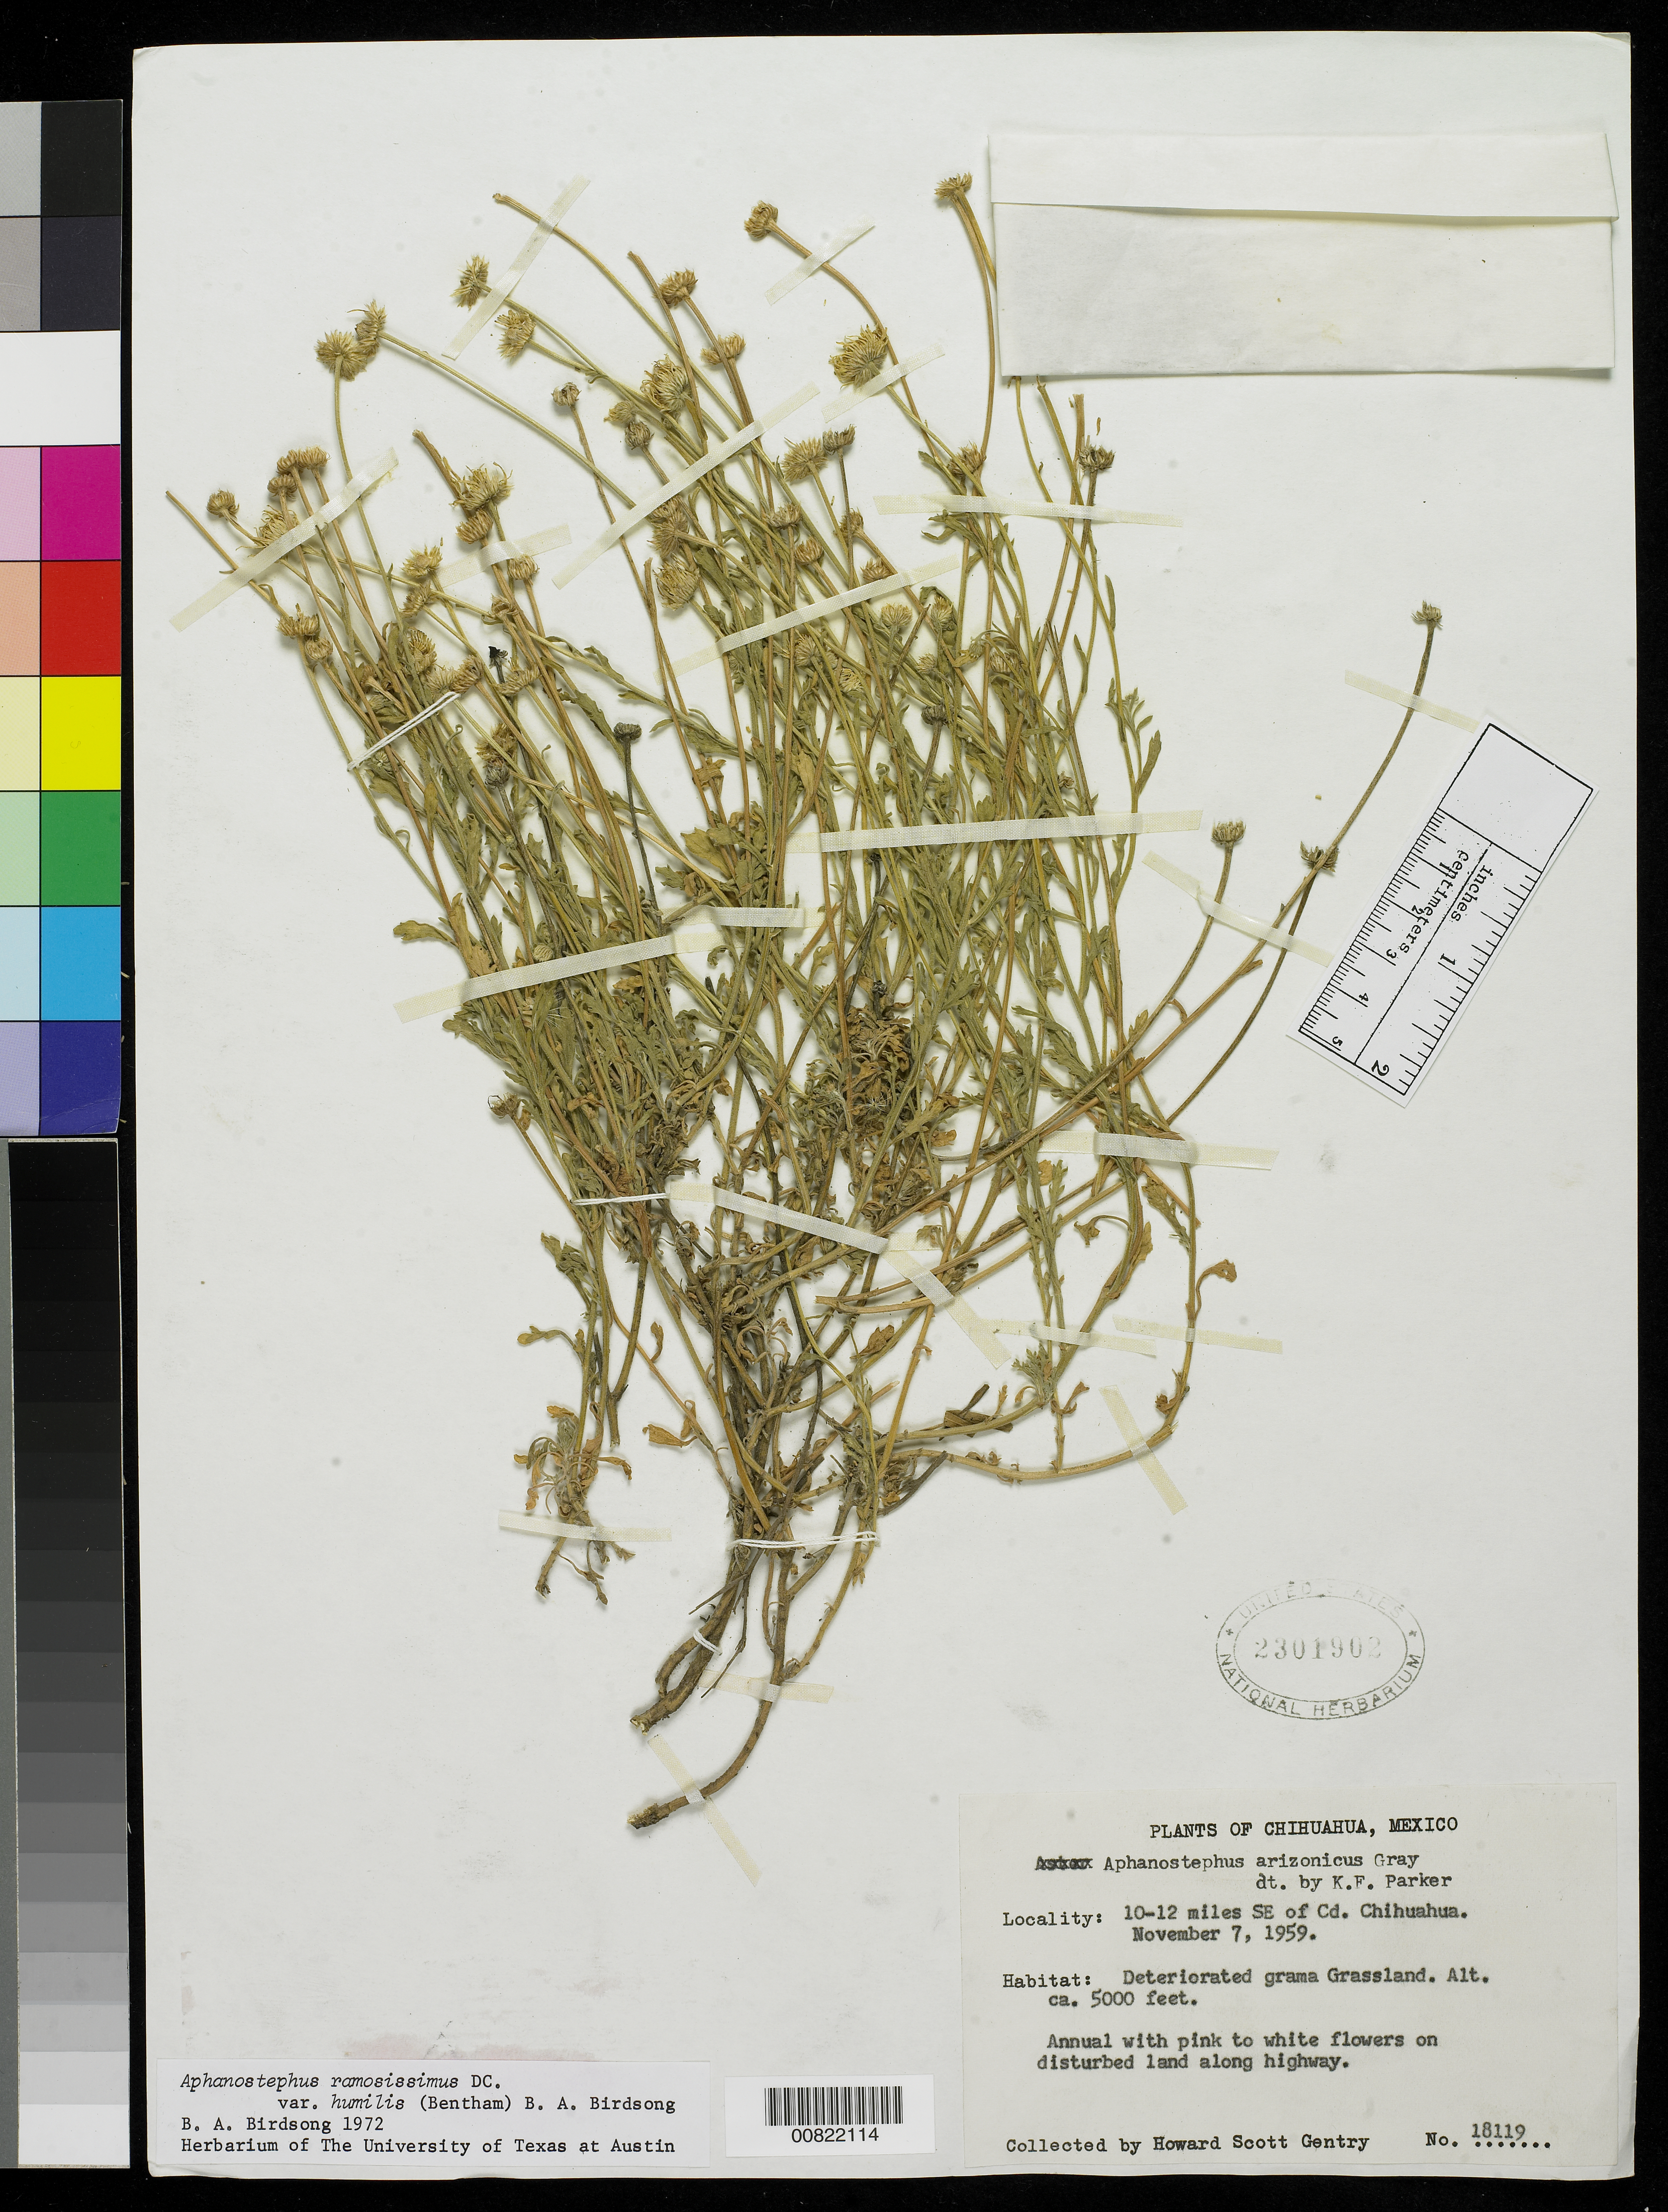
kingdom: Plantae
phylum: Tracheophyta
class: Magnoliopsida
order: Asterales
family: Asteraceae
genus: Aphanostephus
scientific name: Aphanostephus ramosissimus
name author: DC.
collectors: H. S. Gentry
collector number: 18119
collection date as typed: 07 Nov 1959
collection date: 1959-11-07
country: Mexico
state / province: Chihuahua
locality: Along highway, 10-12 miles SE of Cd. Chihuahua.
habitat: Disturbed land. Deteriorated grama Grassland.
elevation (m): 1524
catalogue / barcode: US 2301902